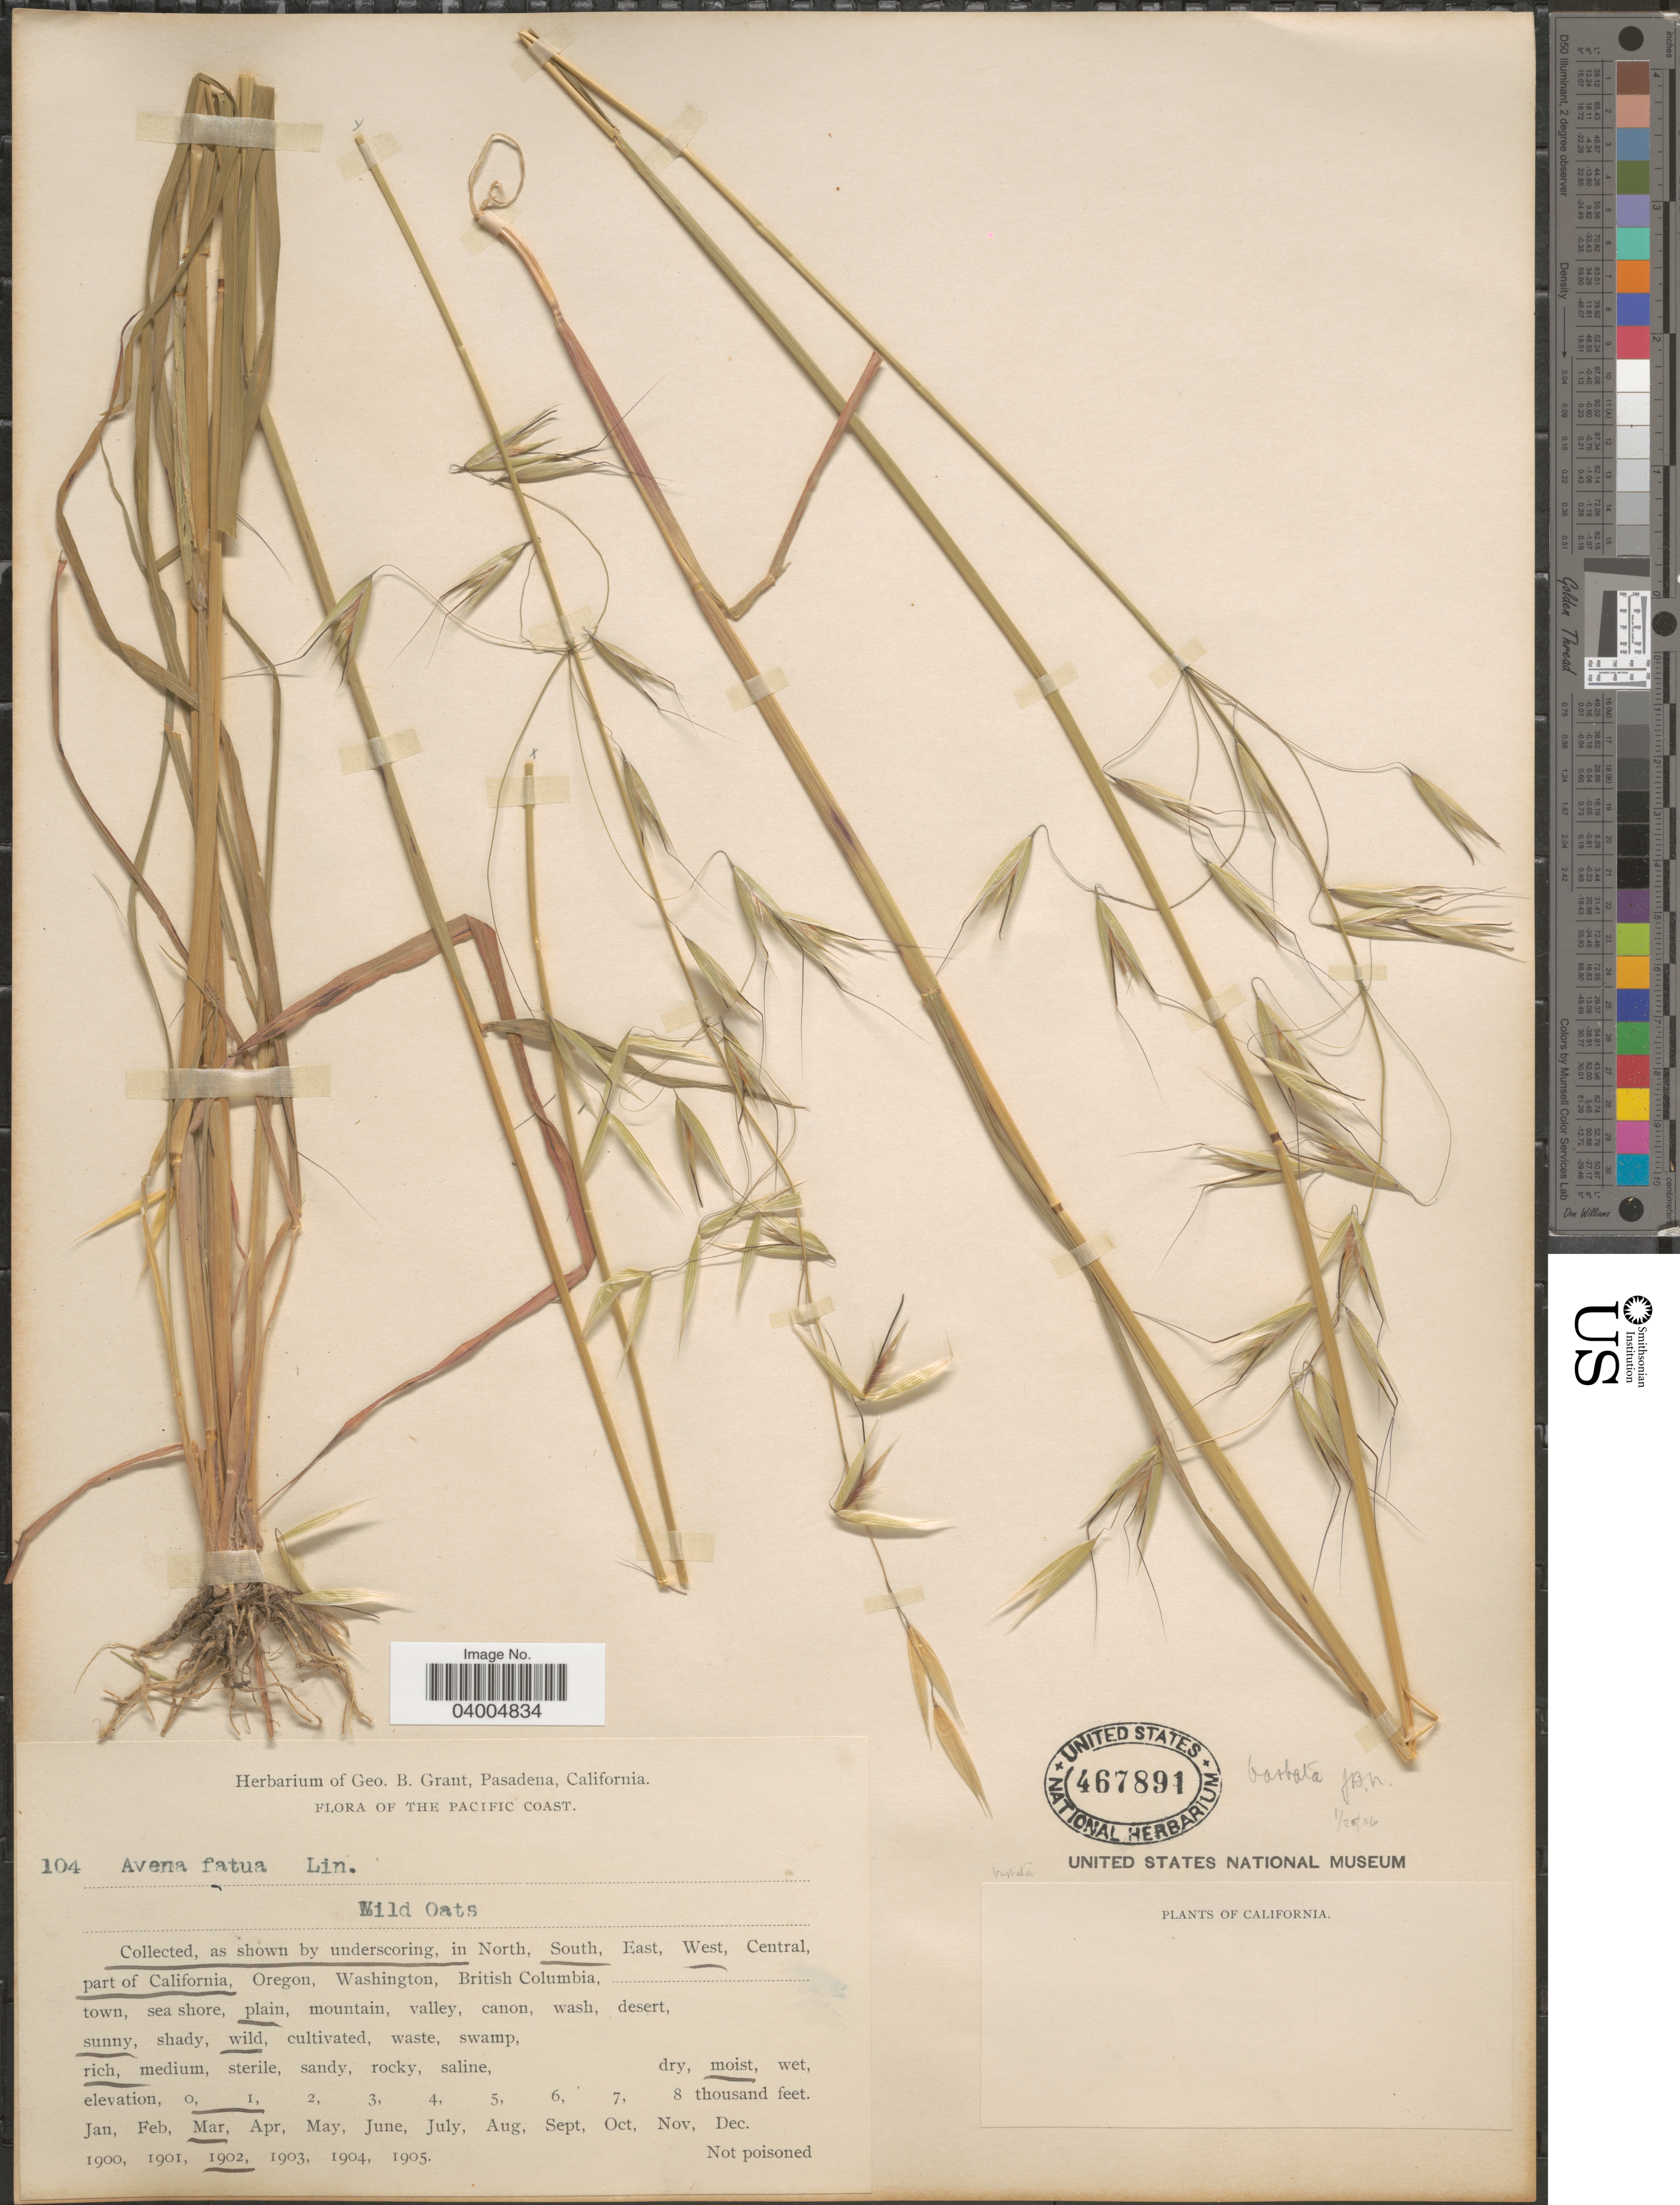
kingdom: Plantae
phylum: Tracheophyta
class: Liliopsida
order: Poales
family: Poaceae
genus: Avena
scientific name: Avena barbata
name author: Pott ex Link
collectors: ex herb. Geo. B. Grant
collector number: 104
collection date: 1902-03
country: United States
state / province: California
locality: The Pacific Coast. In South, West part of California.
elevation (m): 305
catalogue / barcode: US 467891